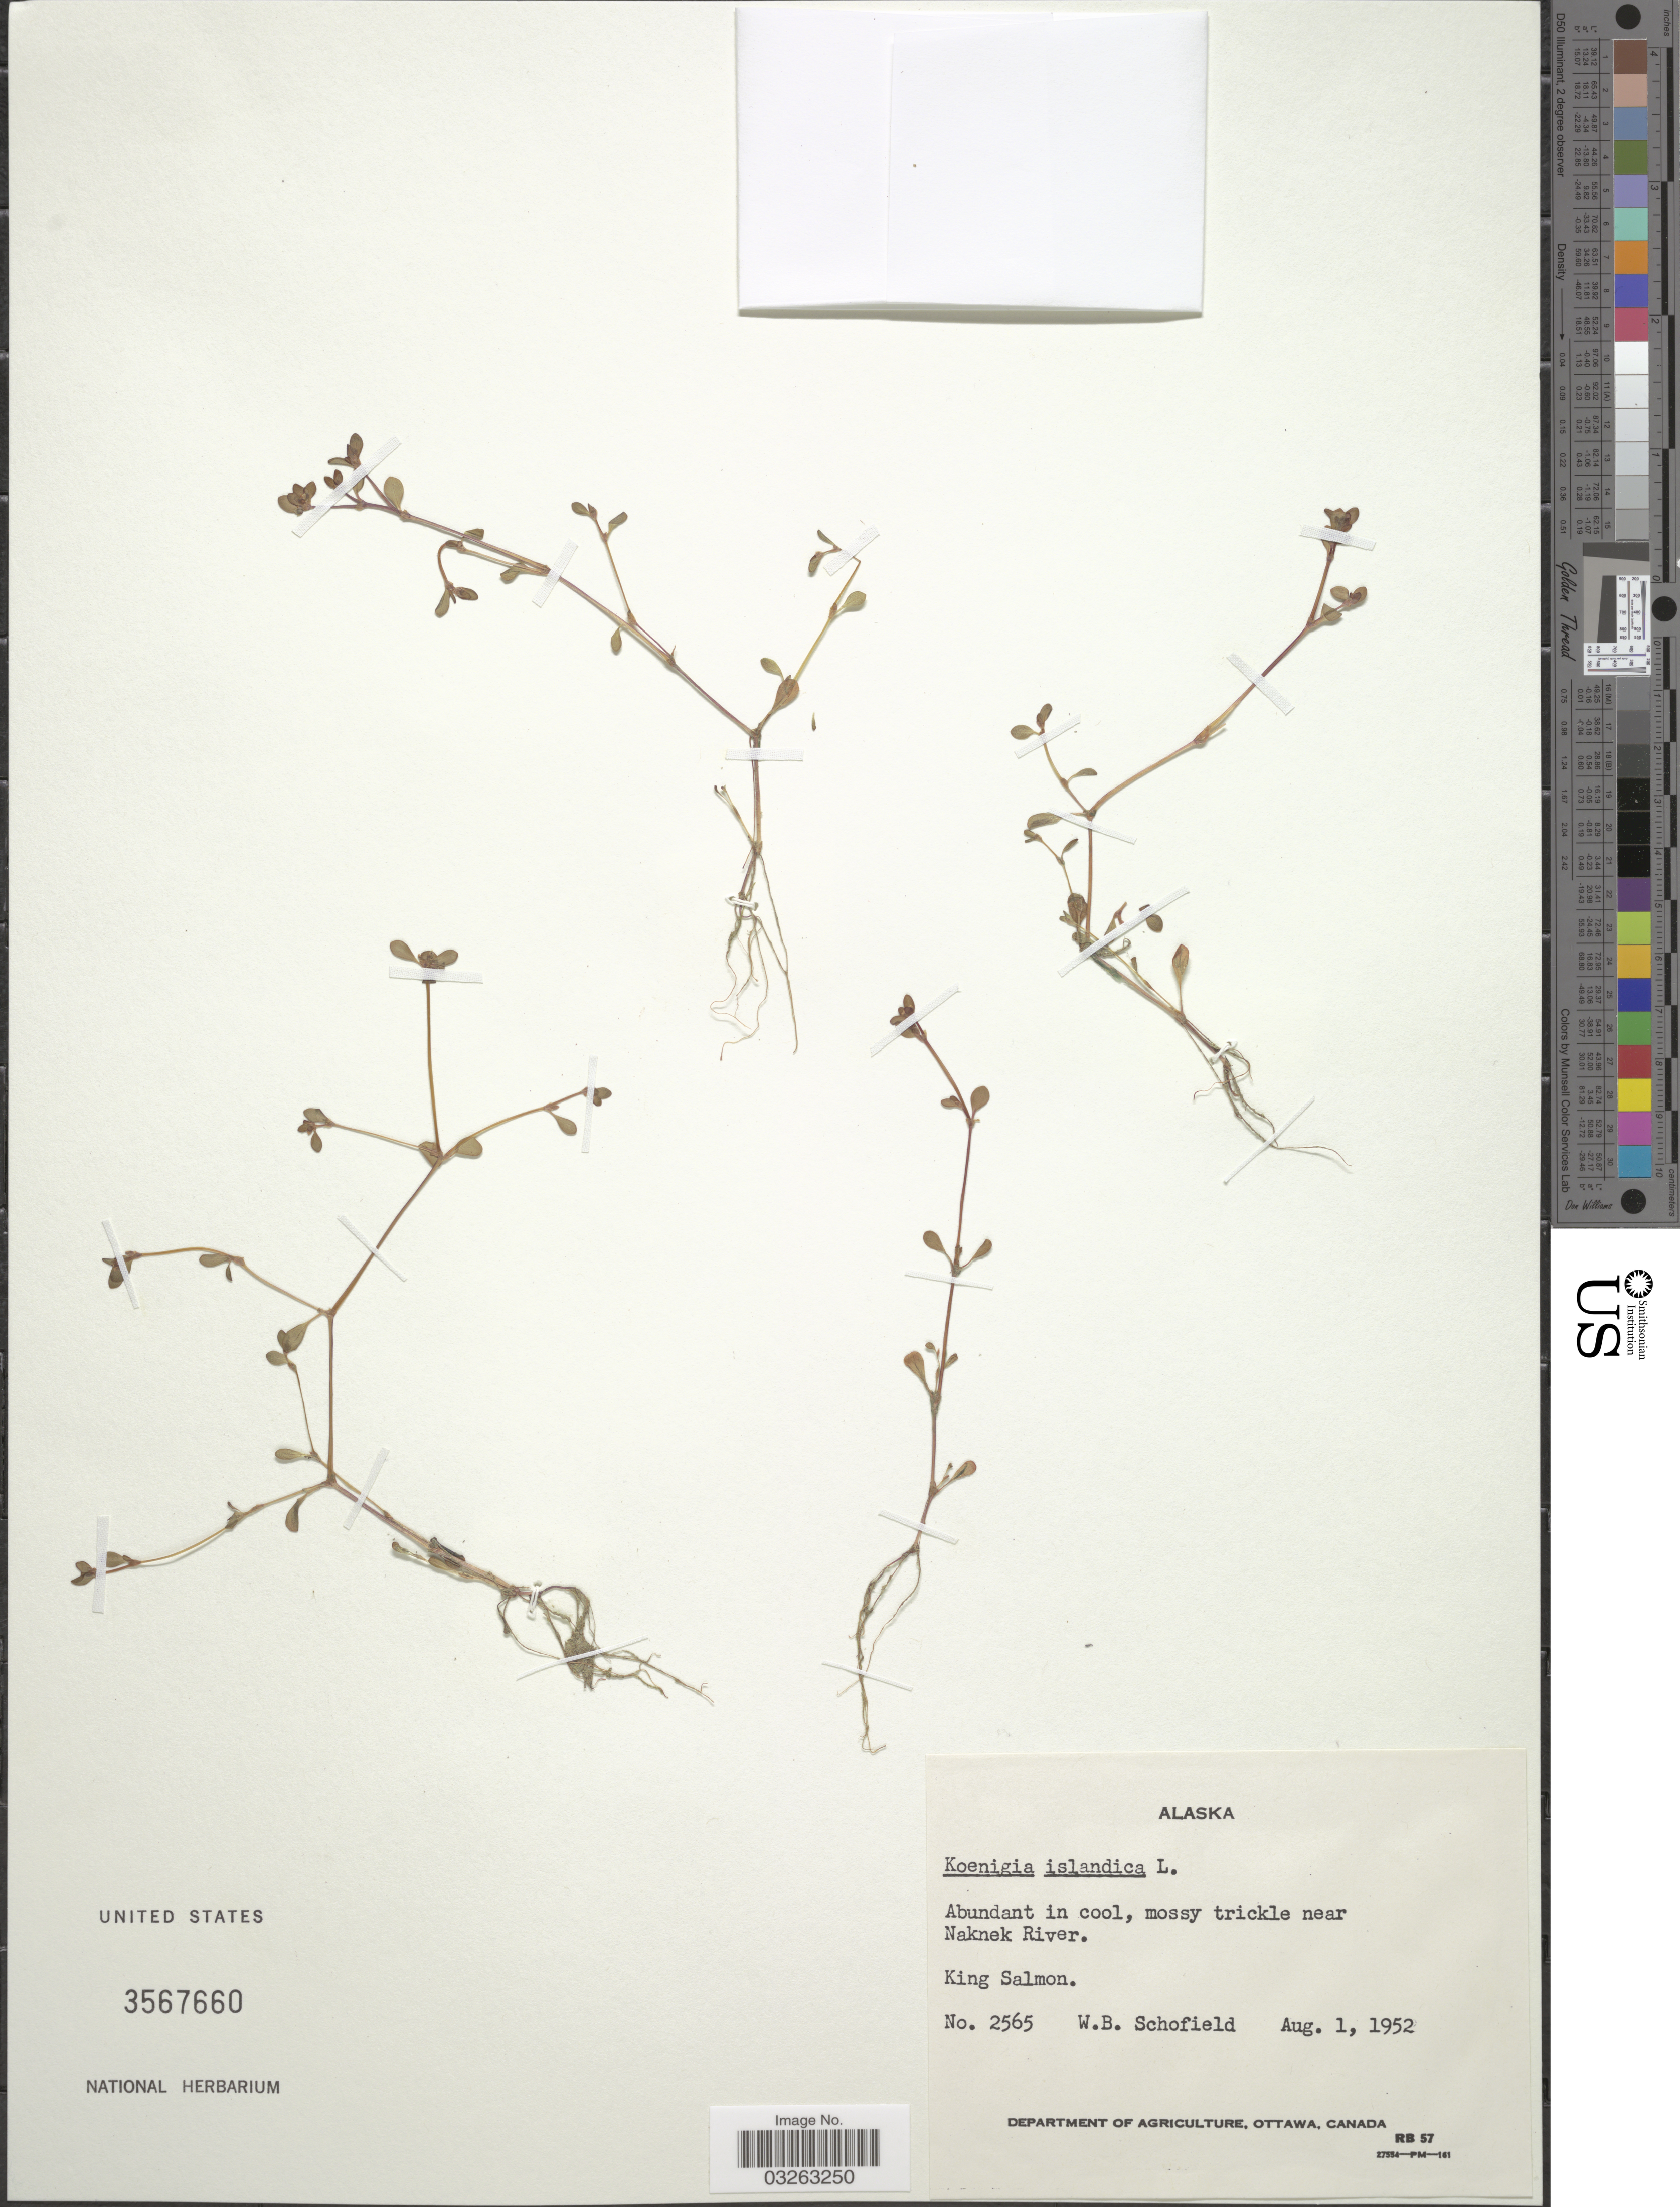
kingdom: Plantae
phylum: Tracheophyta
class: Magnoliopsida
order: Caryophyllales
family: Polygonaceae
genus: Koenigia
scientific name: Koenigia islandica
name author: L.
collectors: W. Schofield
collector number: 2565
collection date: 1952-08-01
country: United States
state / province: Alaska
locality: Mossy trickle near Naknek River. King Salmon.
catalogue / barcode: US 3567660